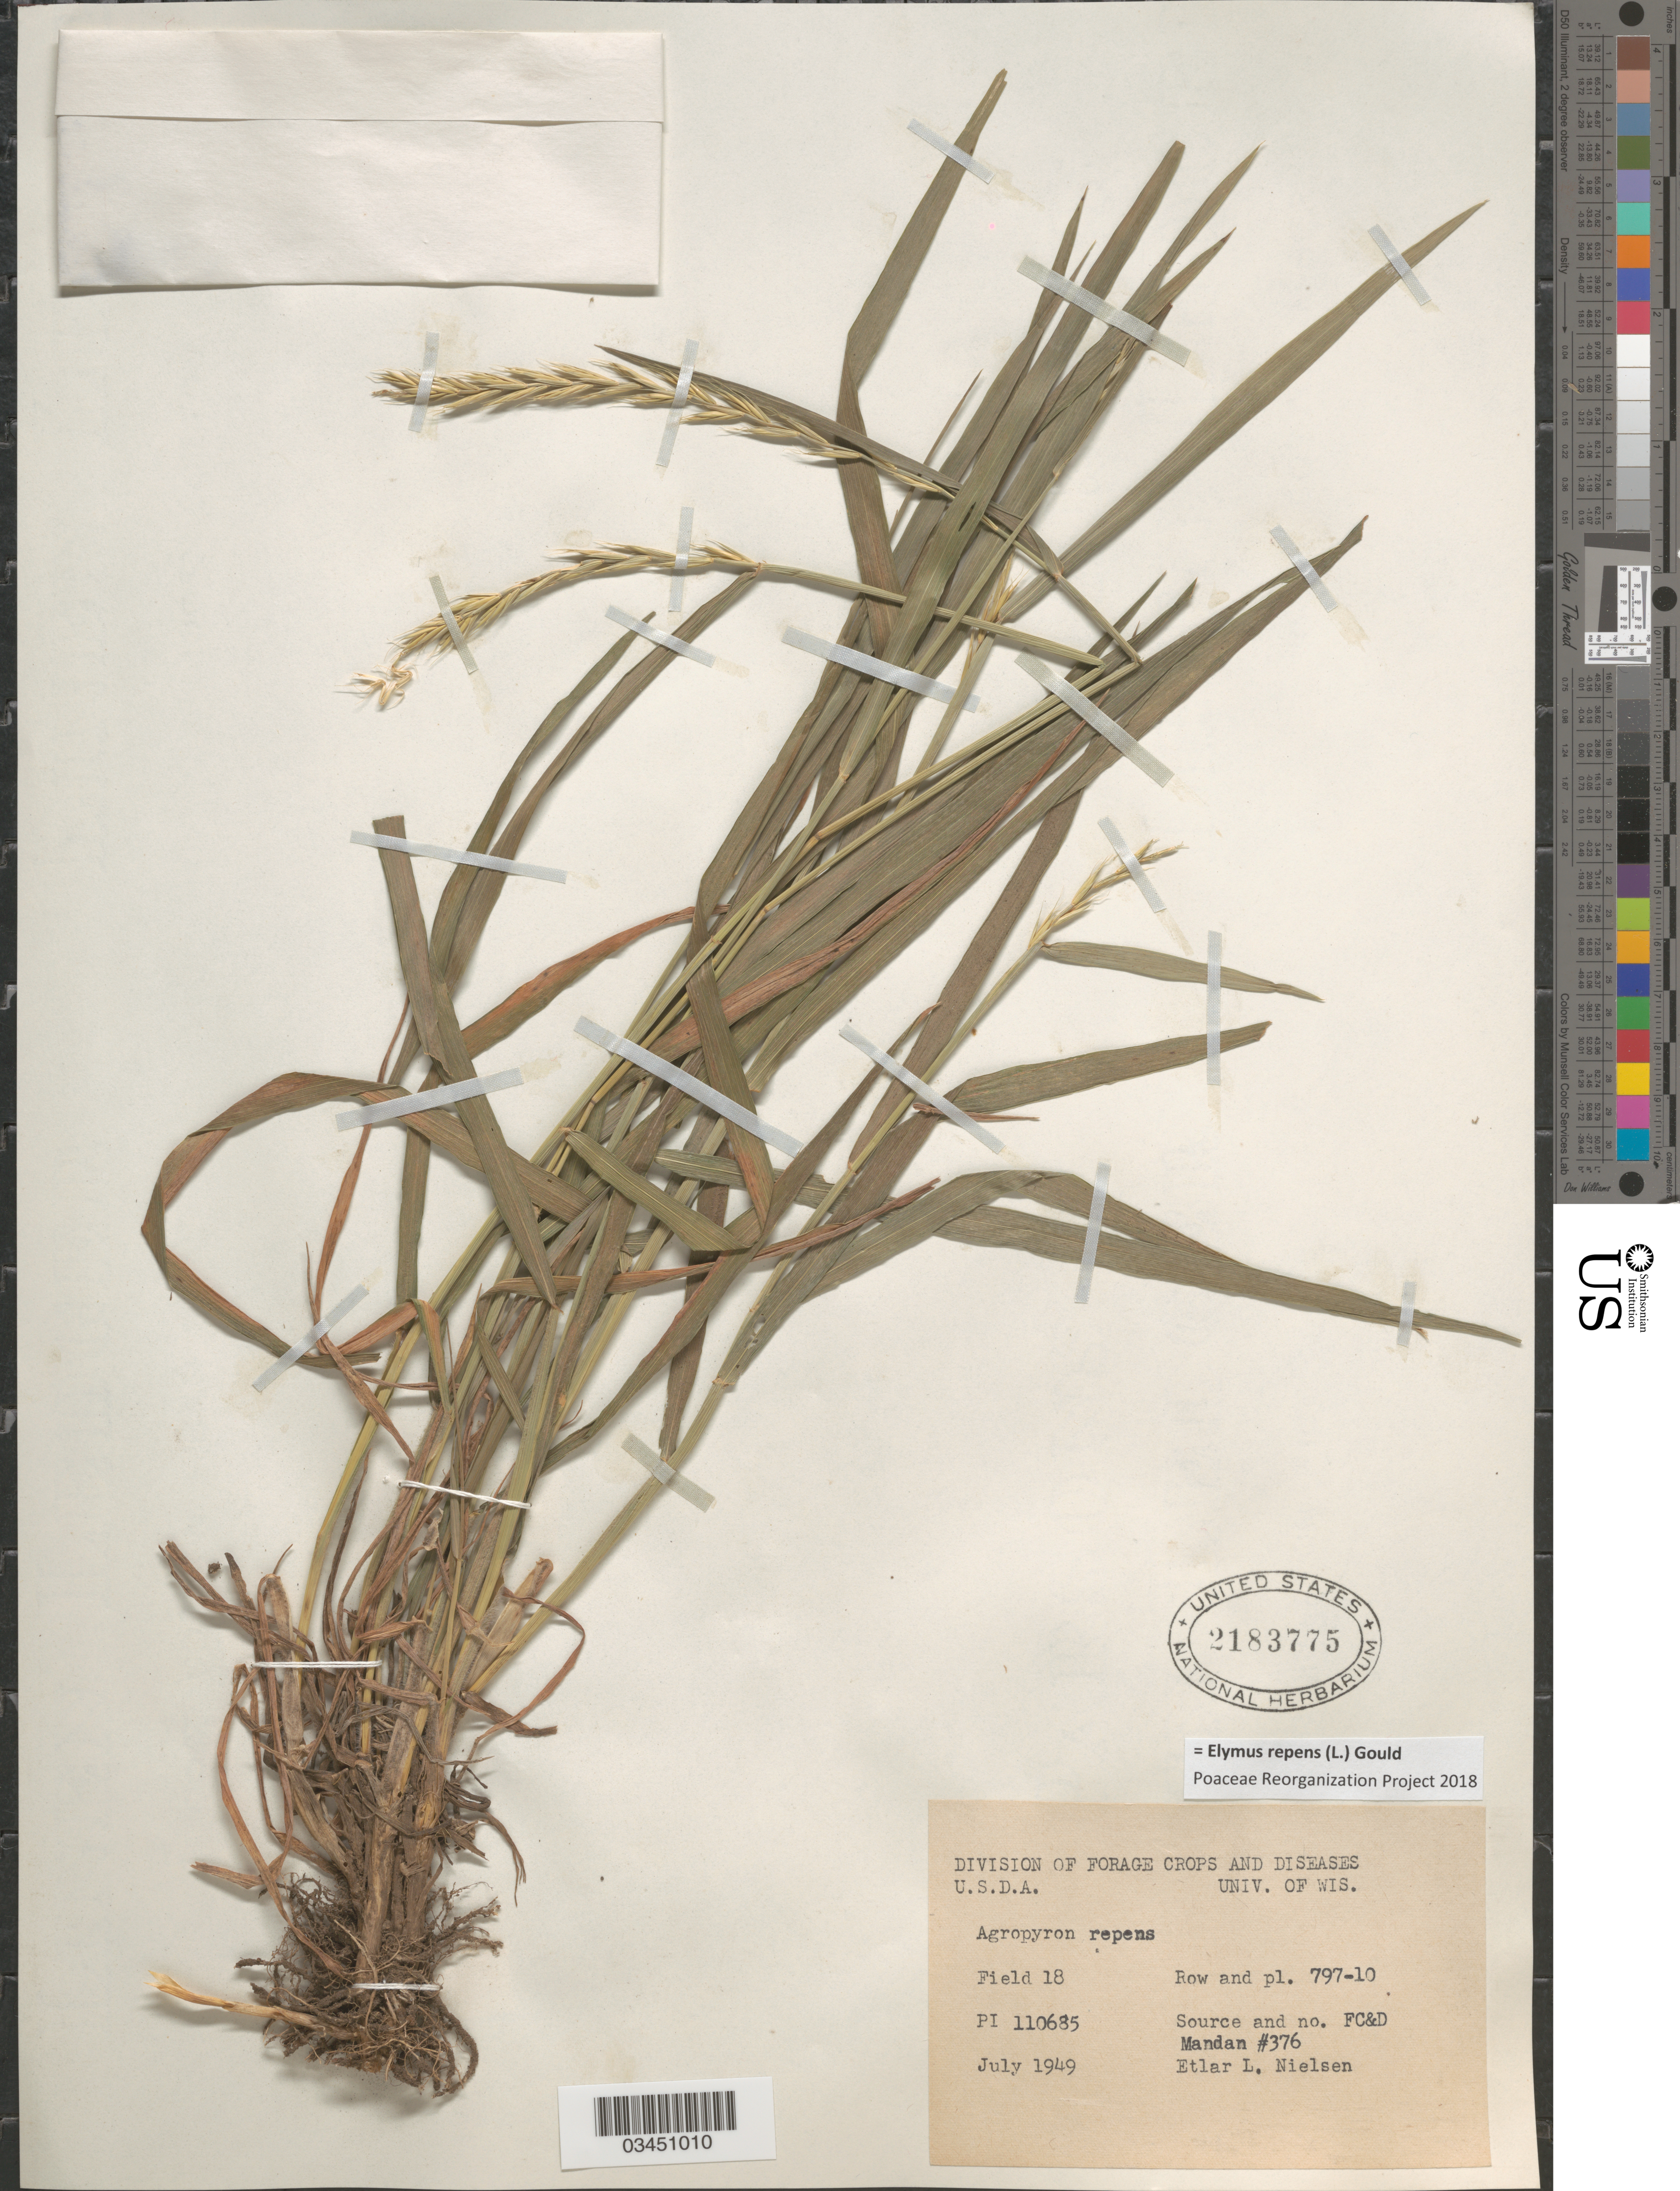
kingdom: Plantae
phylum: Tracheophyta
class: Liliopsida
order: Poales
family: Poaceae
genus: Elymus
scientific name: Elymus repens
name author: (L.) Gould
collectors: E. L. Nielsen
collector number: PI110685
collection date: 1949-07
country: United States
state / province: Wisconsin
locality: Division of Forage Crops and Diseases U.S.D.A. Univ. of Wis. Field 18 Row and pl. 797-10.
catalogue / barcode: US 2183775